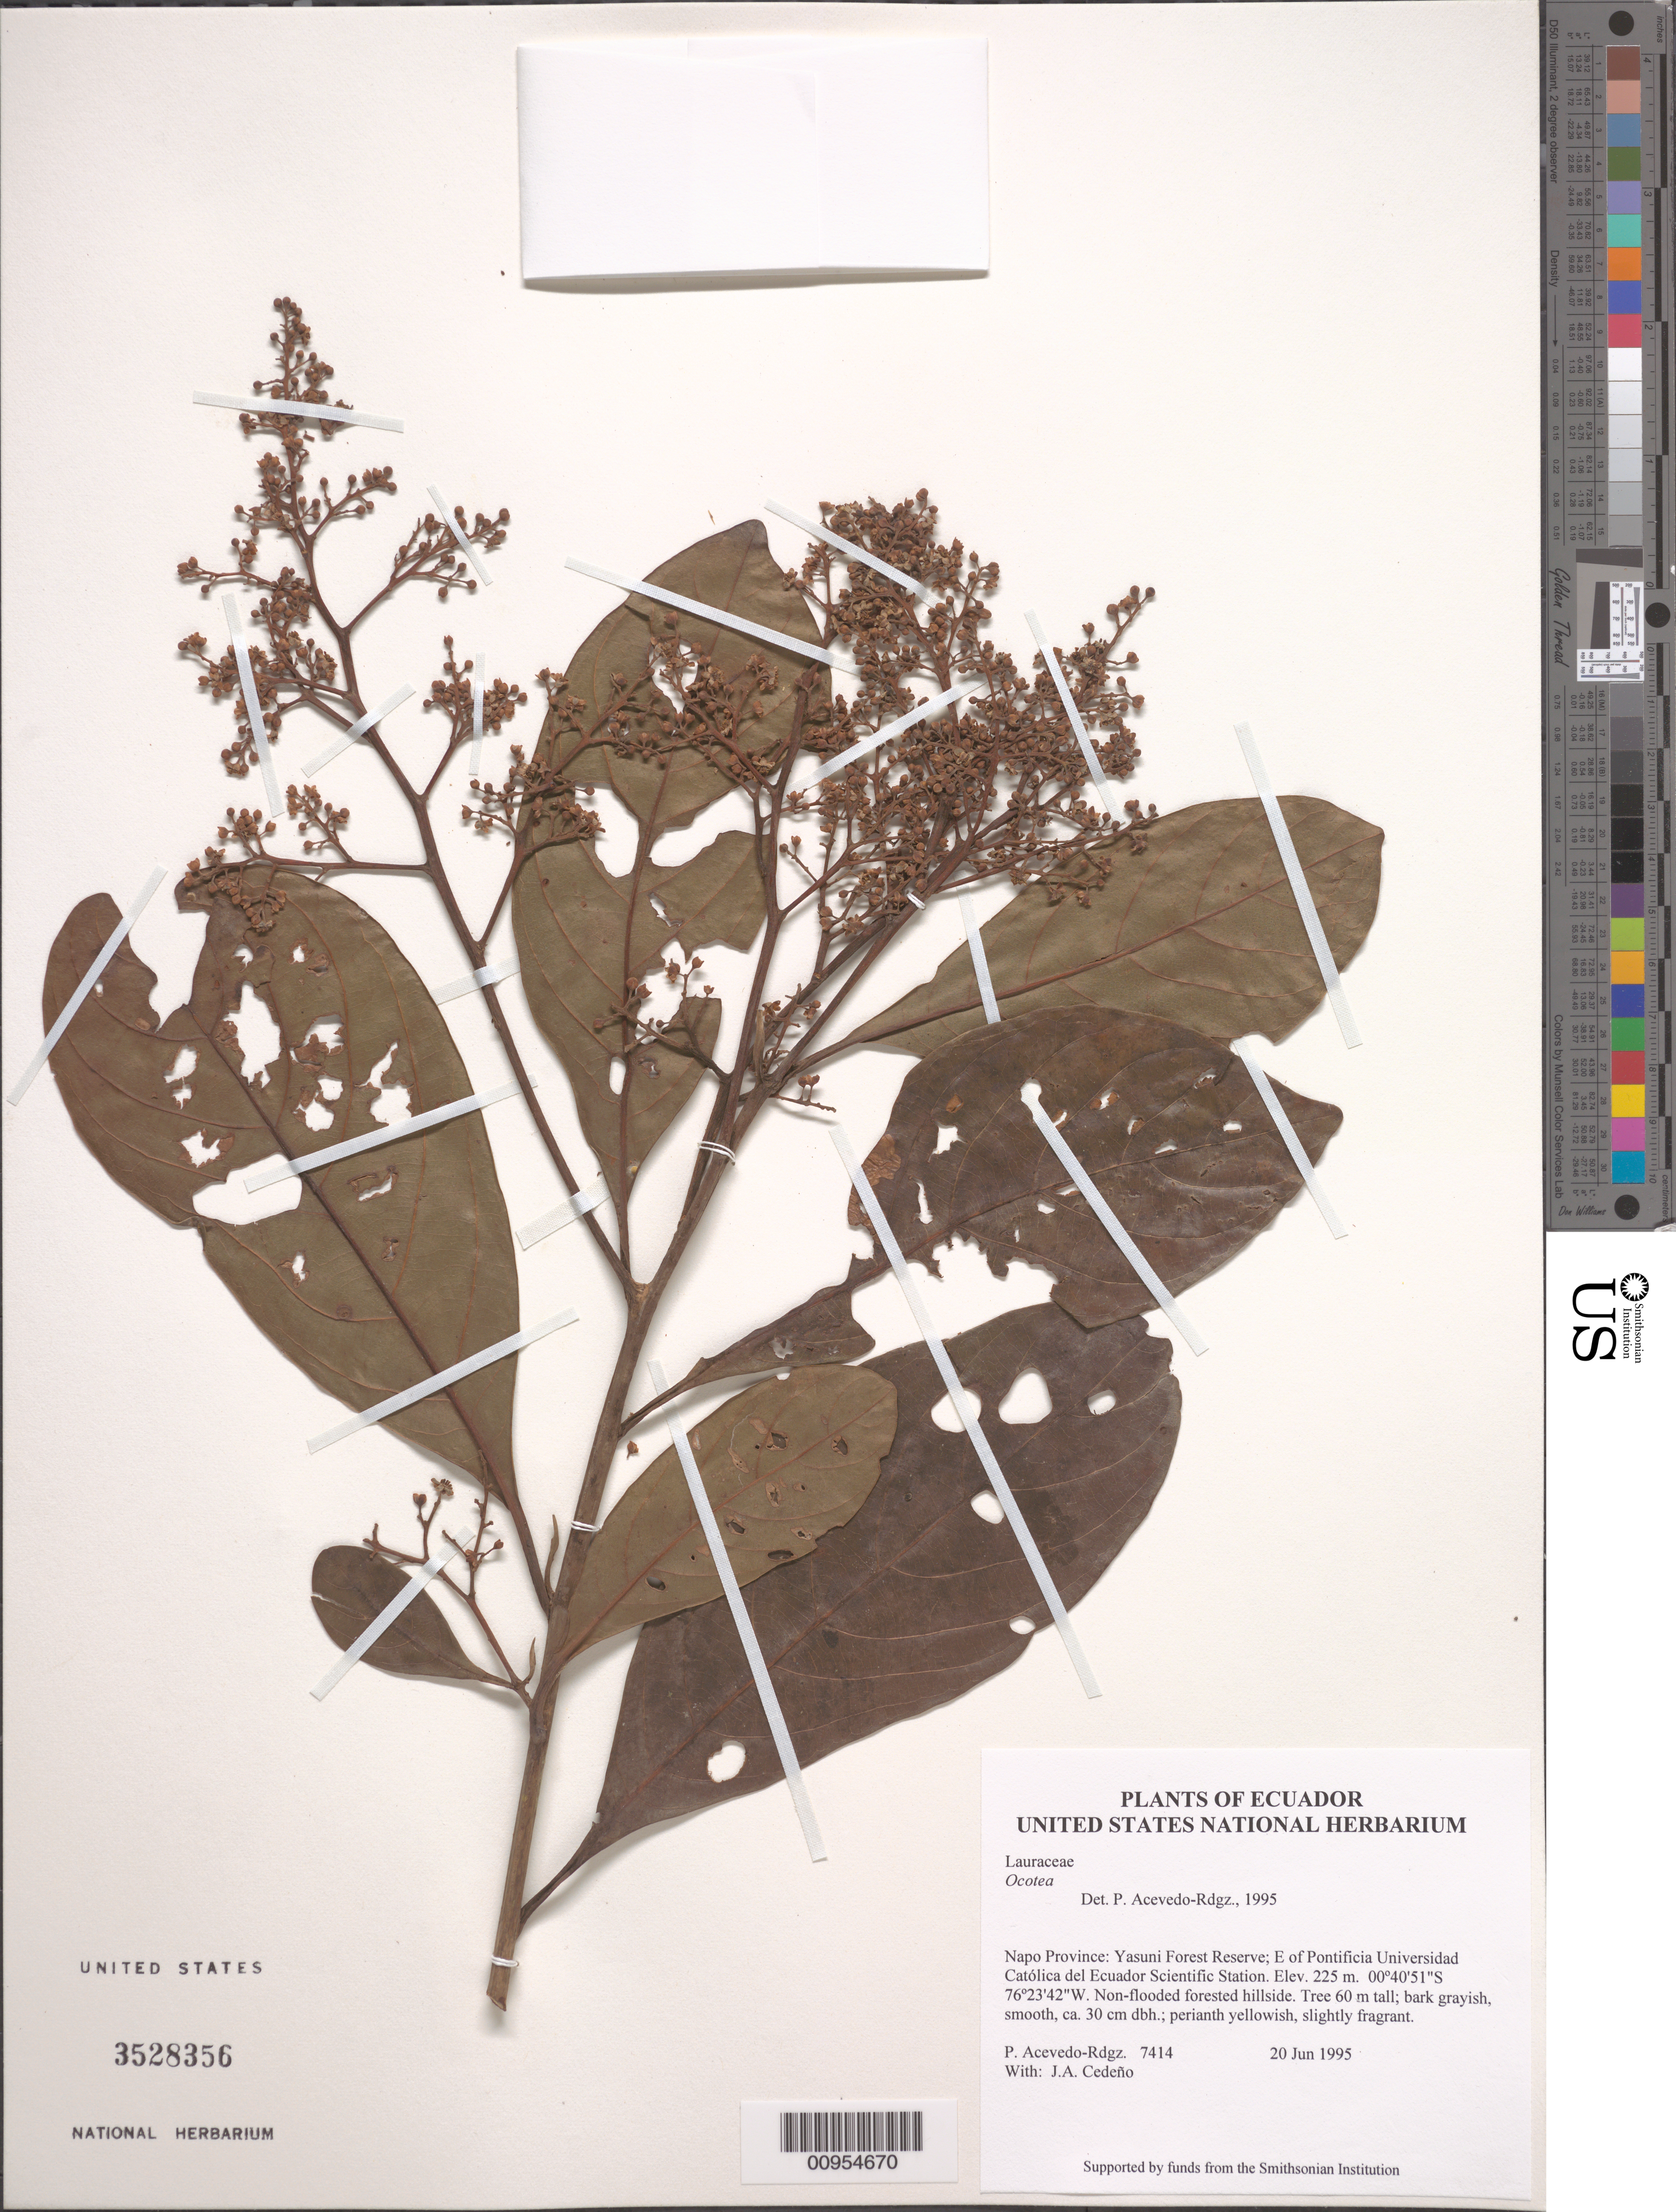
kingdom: Plantae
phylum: Tracheophyta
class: Magnoliopsida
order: Laurales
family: Lauraceae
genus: Ocotea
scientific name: Ocotea sp.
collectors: P. Acevedo-Rodr. & J. A. Cedeño M.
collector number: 7414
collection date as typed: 20 Jun 1995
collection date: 1995-06-20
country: Ecuador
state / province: Napo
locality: Napo Province: Yasuni Forest Reserve; E of Pontificia Universidad Católica del Ecuador Scientific Station.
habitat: Non-flooded forested hillside.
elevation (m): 225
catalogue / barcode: US 3528356